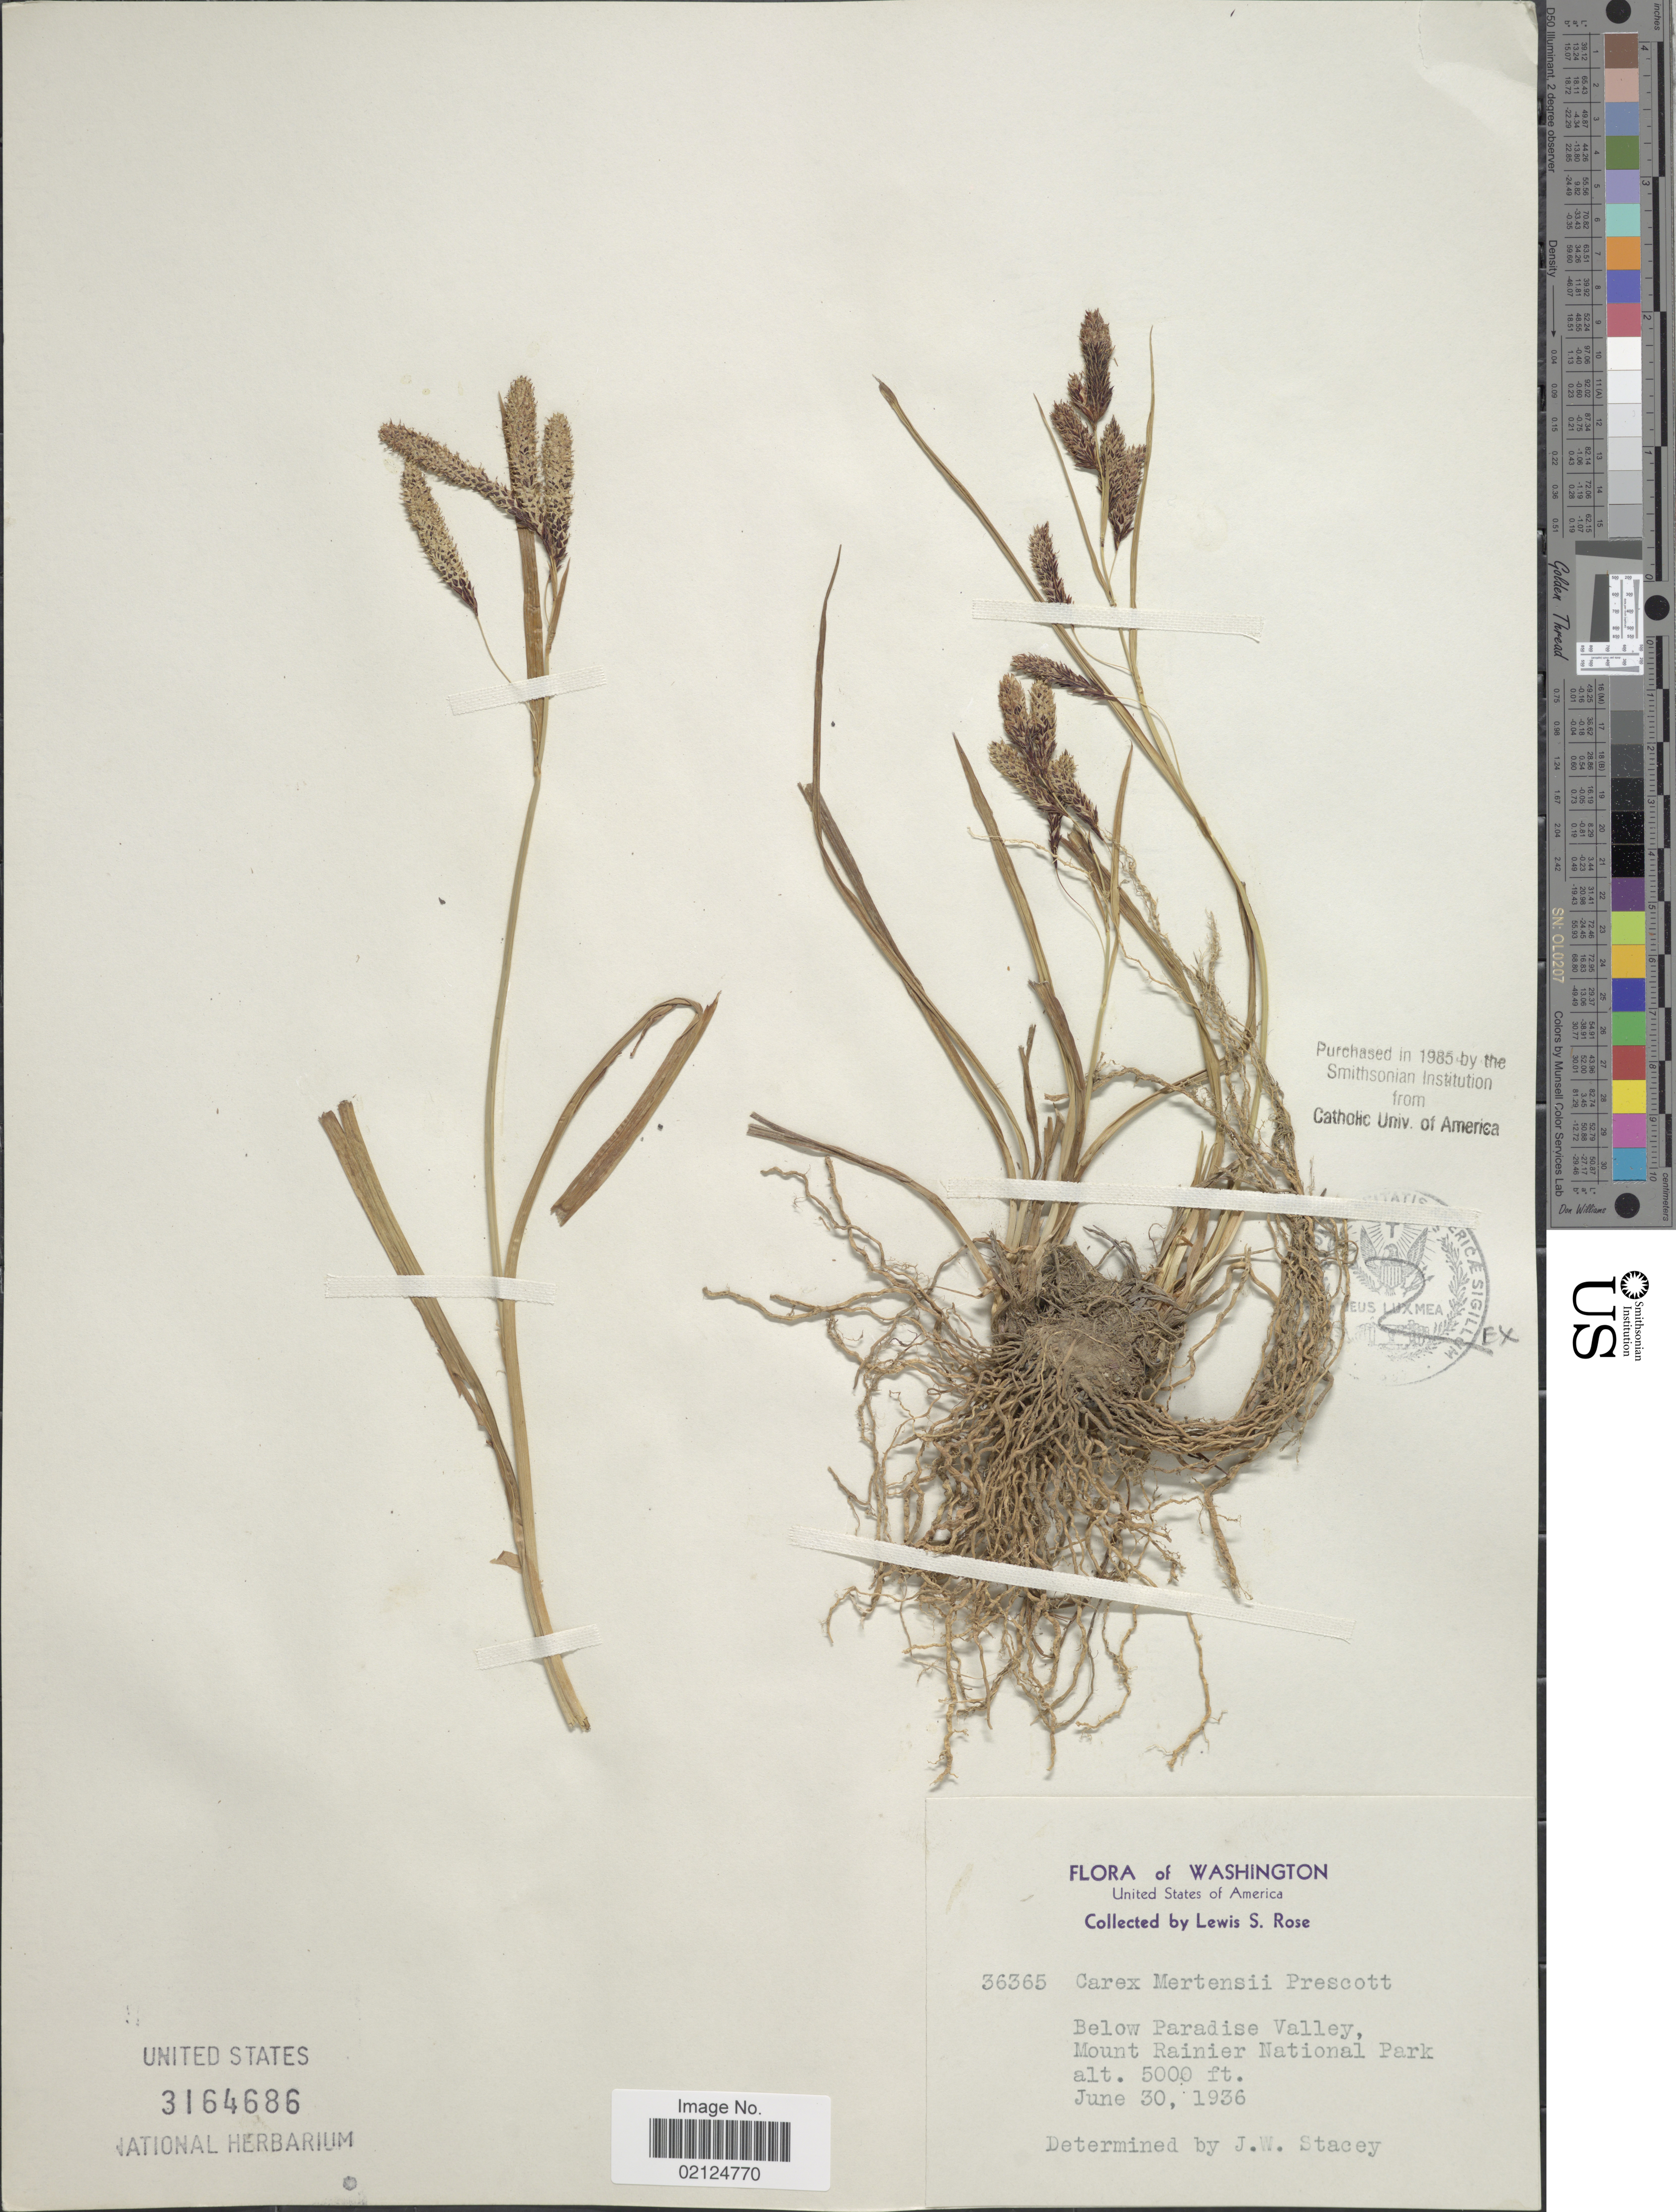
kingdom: Plantae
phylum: Tracheophyta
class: Liliopsida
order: Poales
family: Cyperaceae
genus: Carex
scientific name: Carex mertensii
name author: J.D. Prescott ex Bong.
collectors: L. S. Rose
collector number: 36365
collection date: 1936-06-30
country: United States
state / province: Washington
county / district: Pierce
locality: Below Paradise Valley, Mount Rainier National Park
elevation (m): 1524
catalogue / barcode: US 3164686